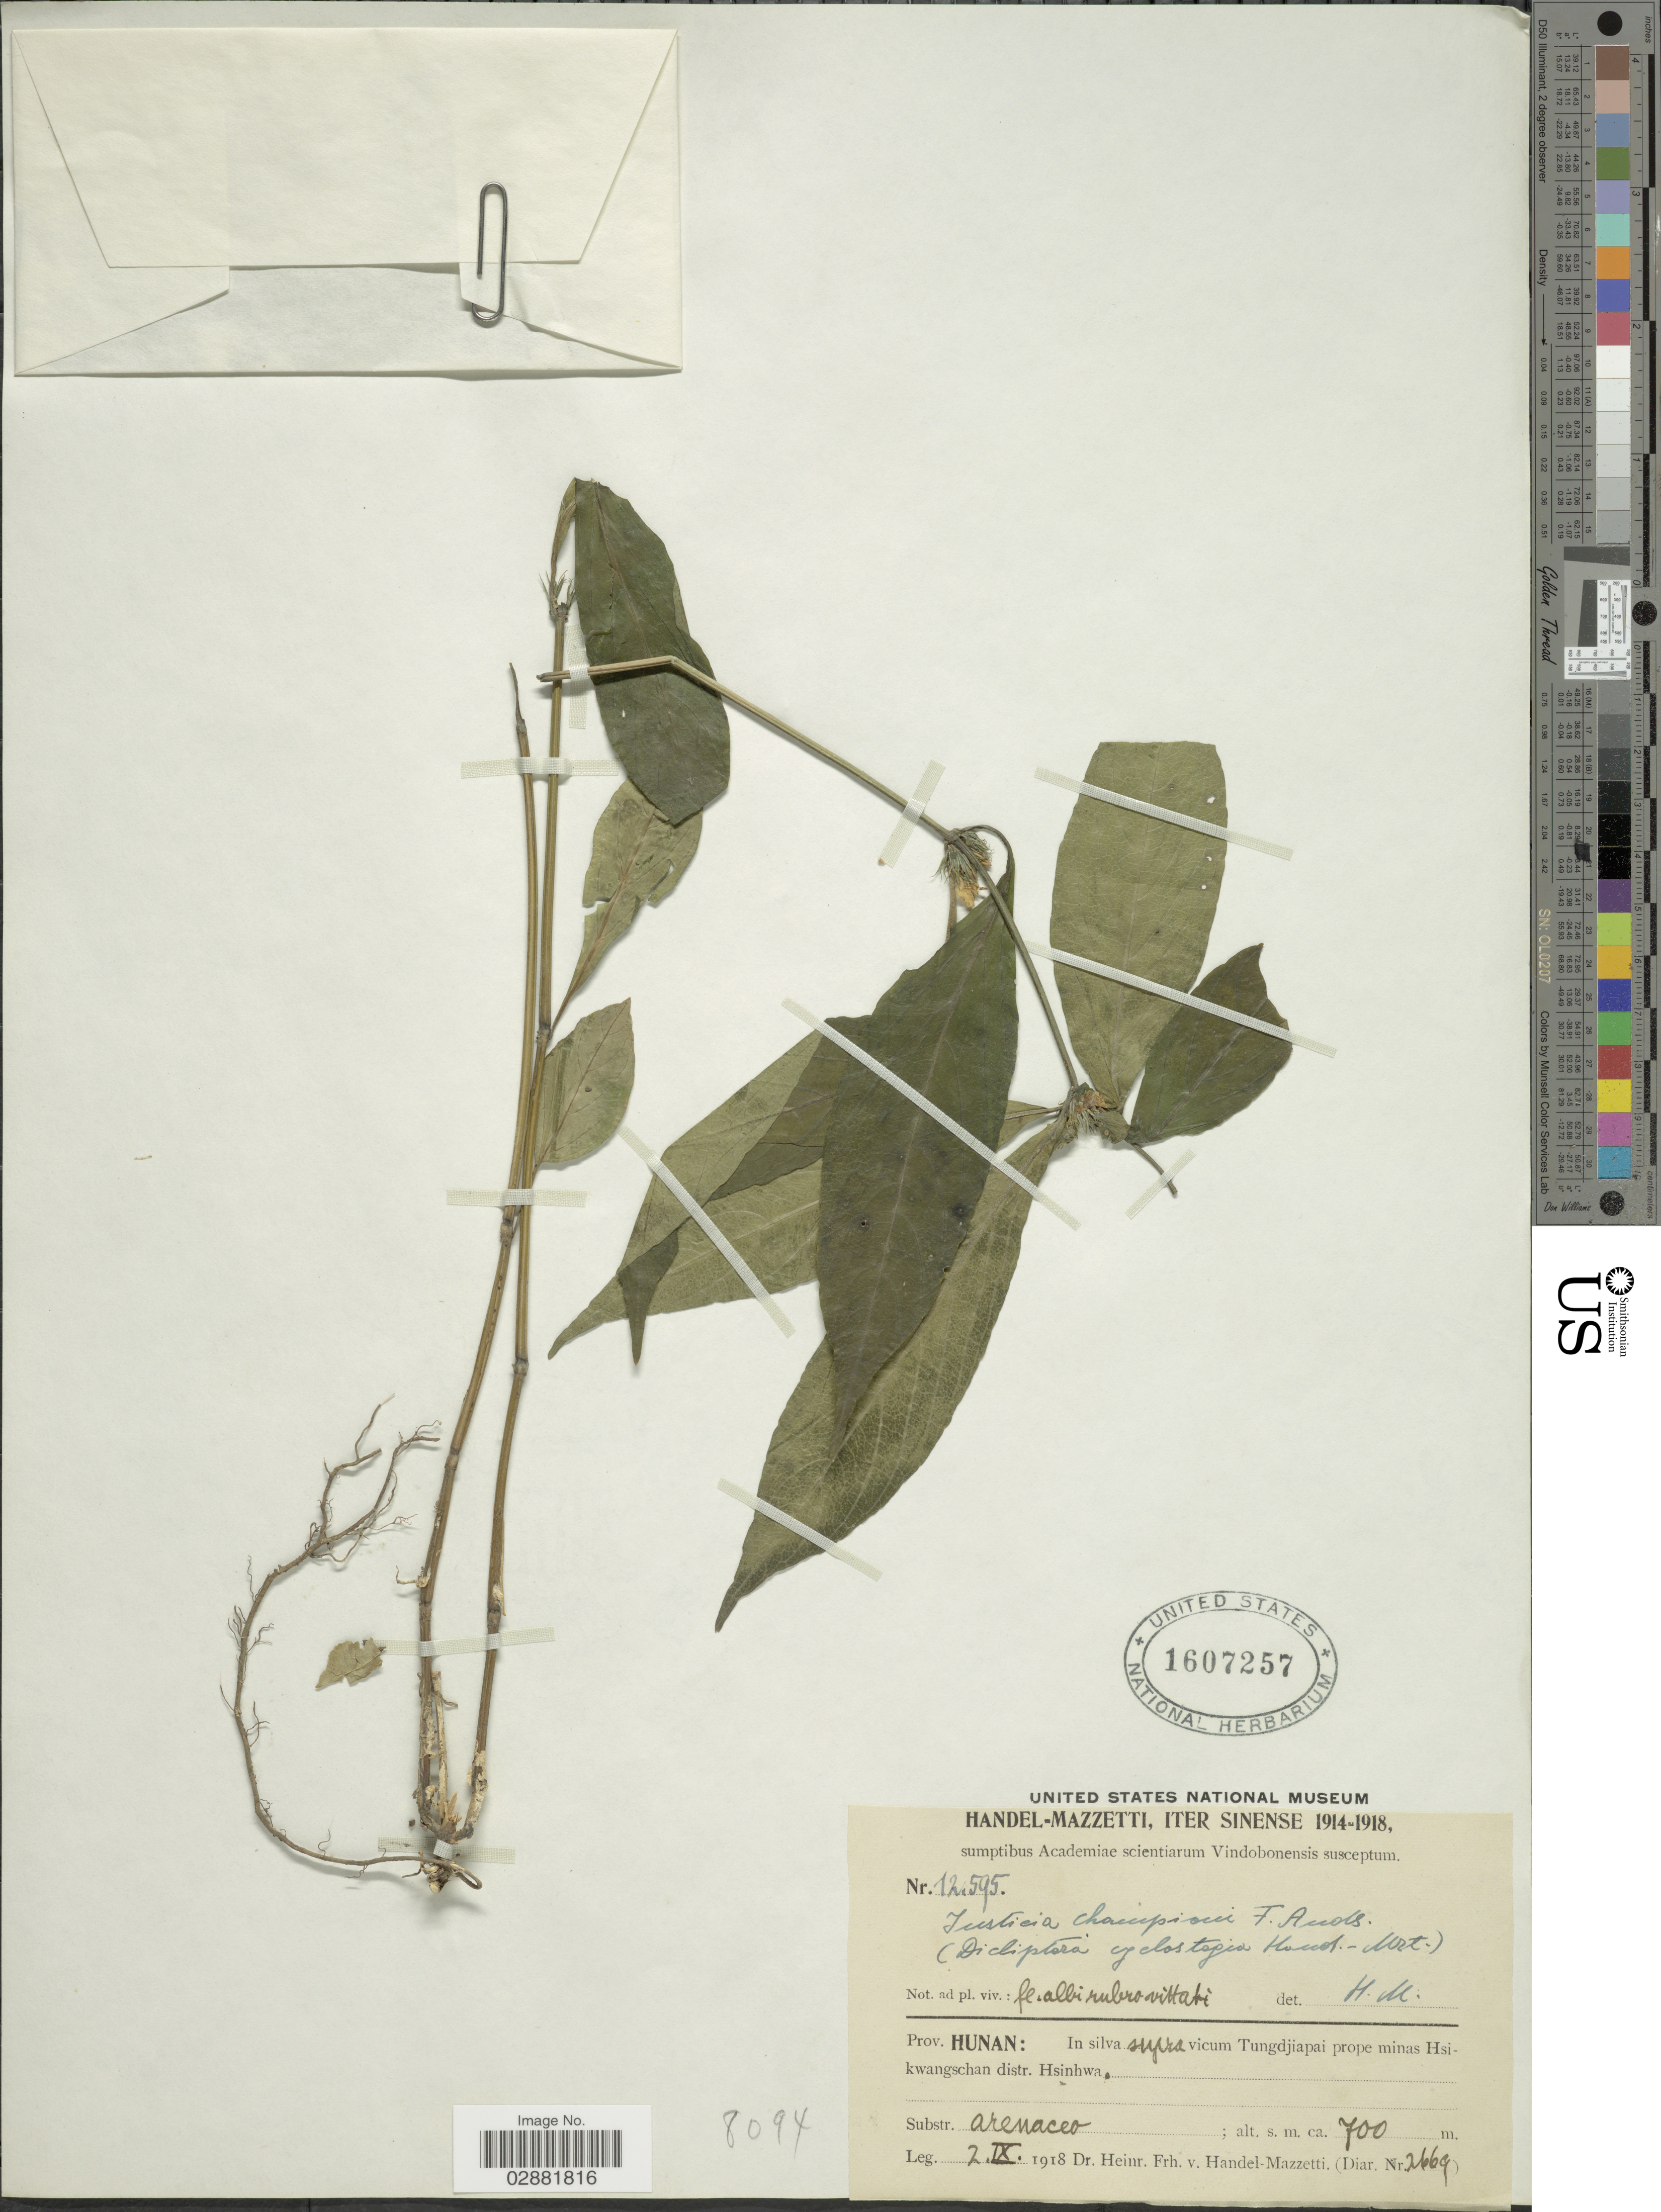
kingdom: Plantae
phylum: Tracheophyta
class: Magnoliopsida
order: Lamiales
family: Acanthaceae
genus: Justicia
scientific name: Justicia championii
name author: T. Anderson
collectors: H. Handel-Mazzetti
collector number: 2669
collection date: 1918-09-02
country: China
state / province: Hunan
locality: In silva supra vicum Tungdjiapai prope minas Hsikwangschan distr. Hsinhwa.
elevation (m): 700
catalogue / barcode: US 1607257